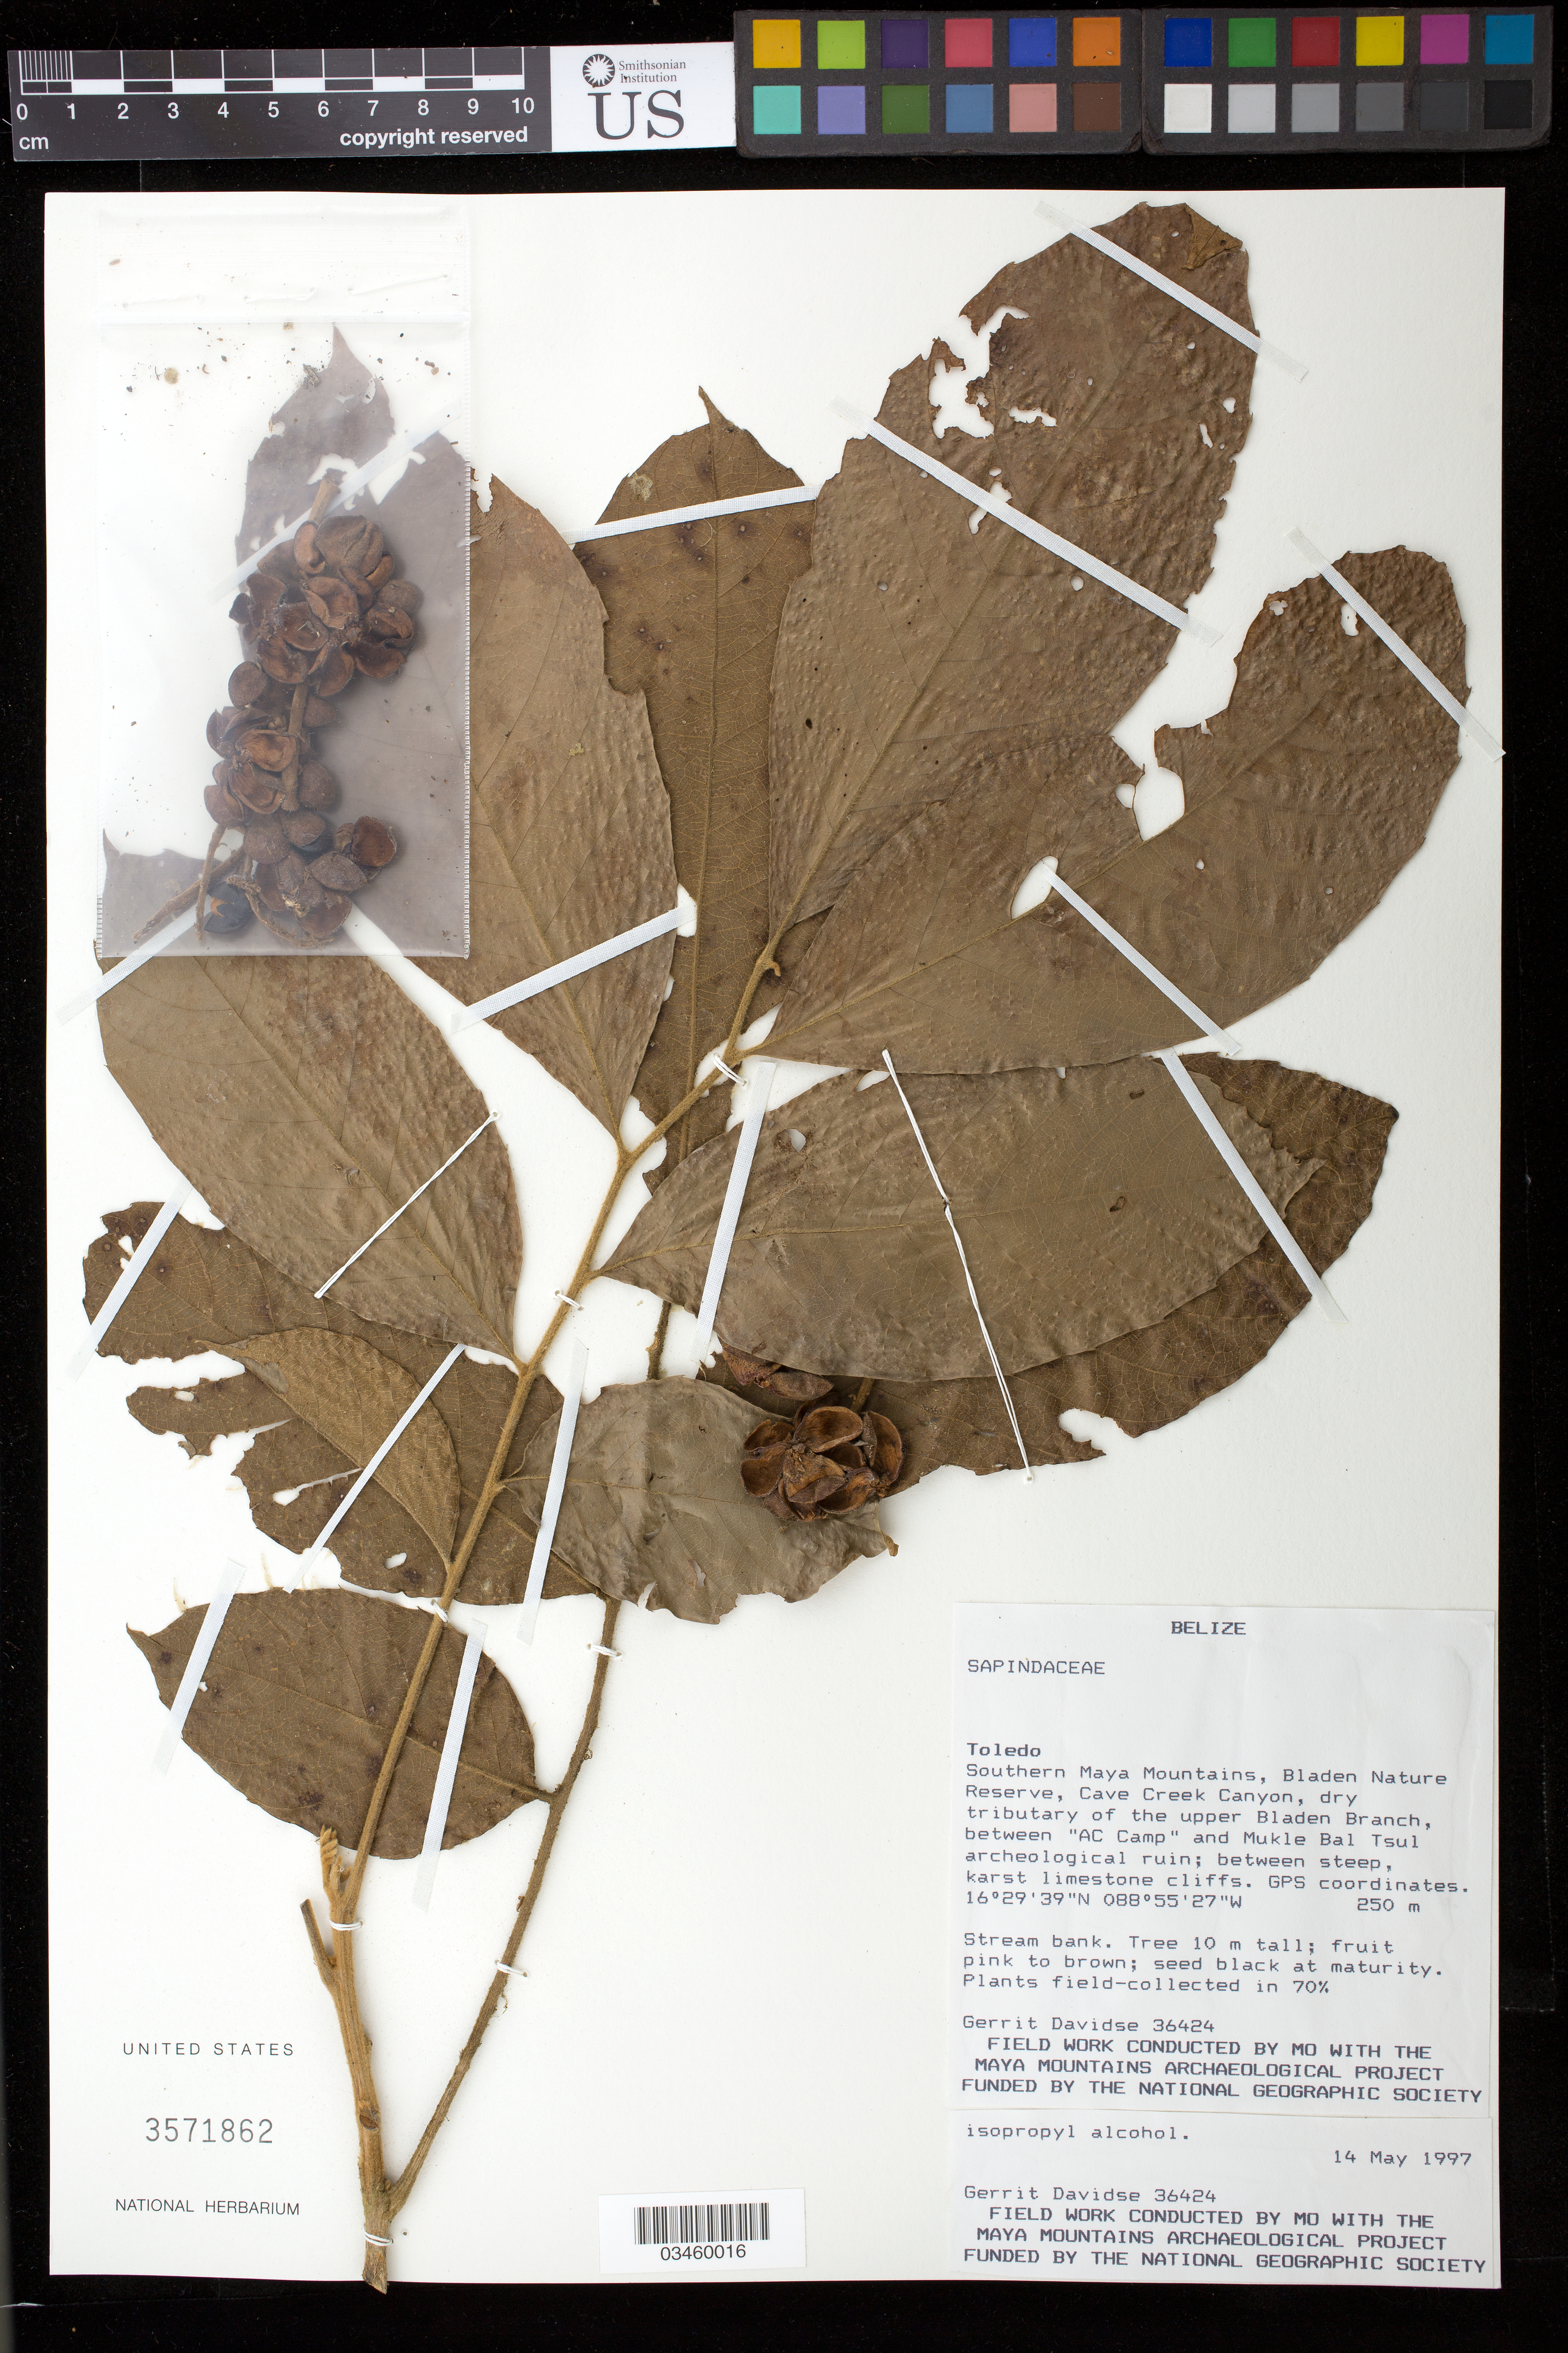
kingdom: Plantae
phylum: Tracheophyta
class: Magnoliopsida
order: Sapindales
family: Sapindaceae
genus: Cupania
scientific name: Cupania guatemalensis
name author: (Turcz.) Radlk.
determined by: Acevedo-Rodriguez, P., (US), Smithsonian Institution - National Museum of Natural History (UNITED STATES)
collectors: G. Davidse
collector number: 36424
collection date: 1997-05-14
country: Belize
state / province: Toledo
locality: South Maya Mountains, Bladen Nature Reserve, Cave Creek Canyon, dry tributary of the upper Bladen Branch, between "AC Camp" and Mukle Bal Tsul archeological ruin.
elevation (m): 250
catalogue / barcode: US 3571862